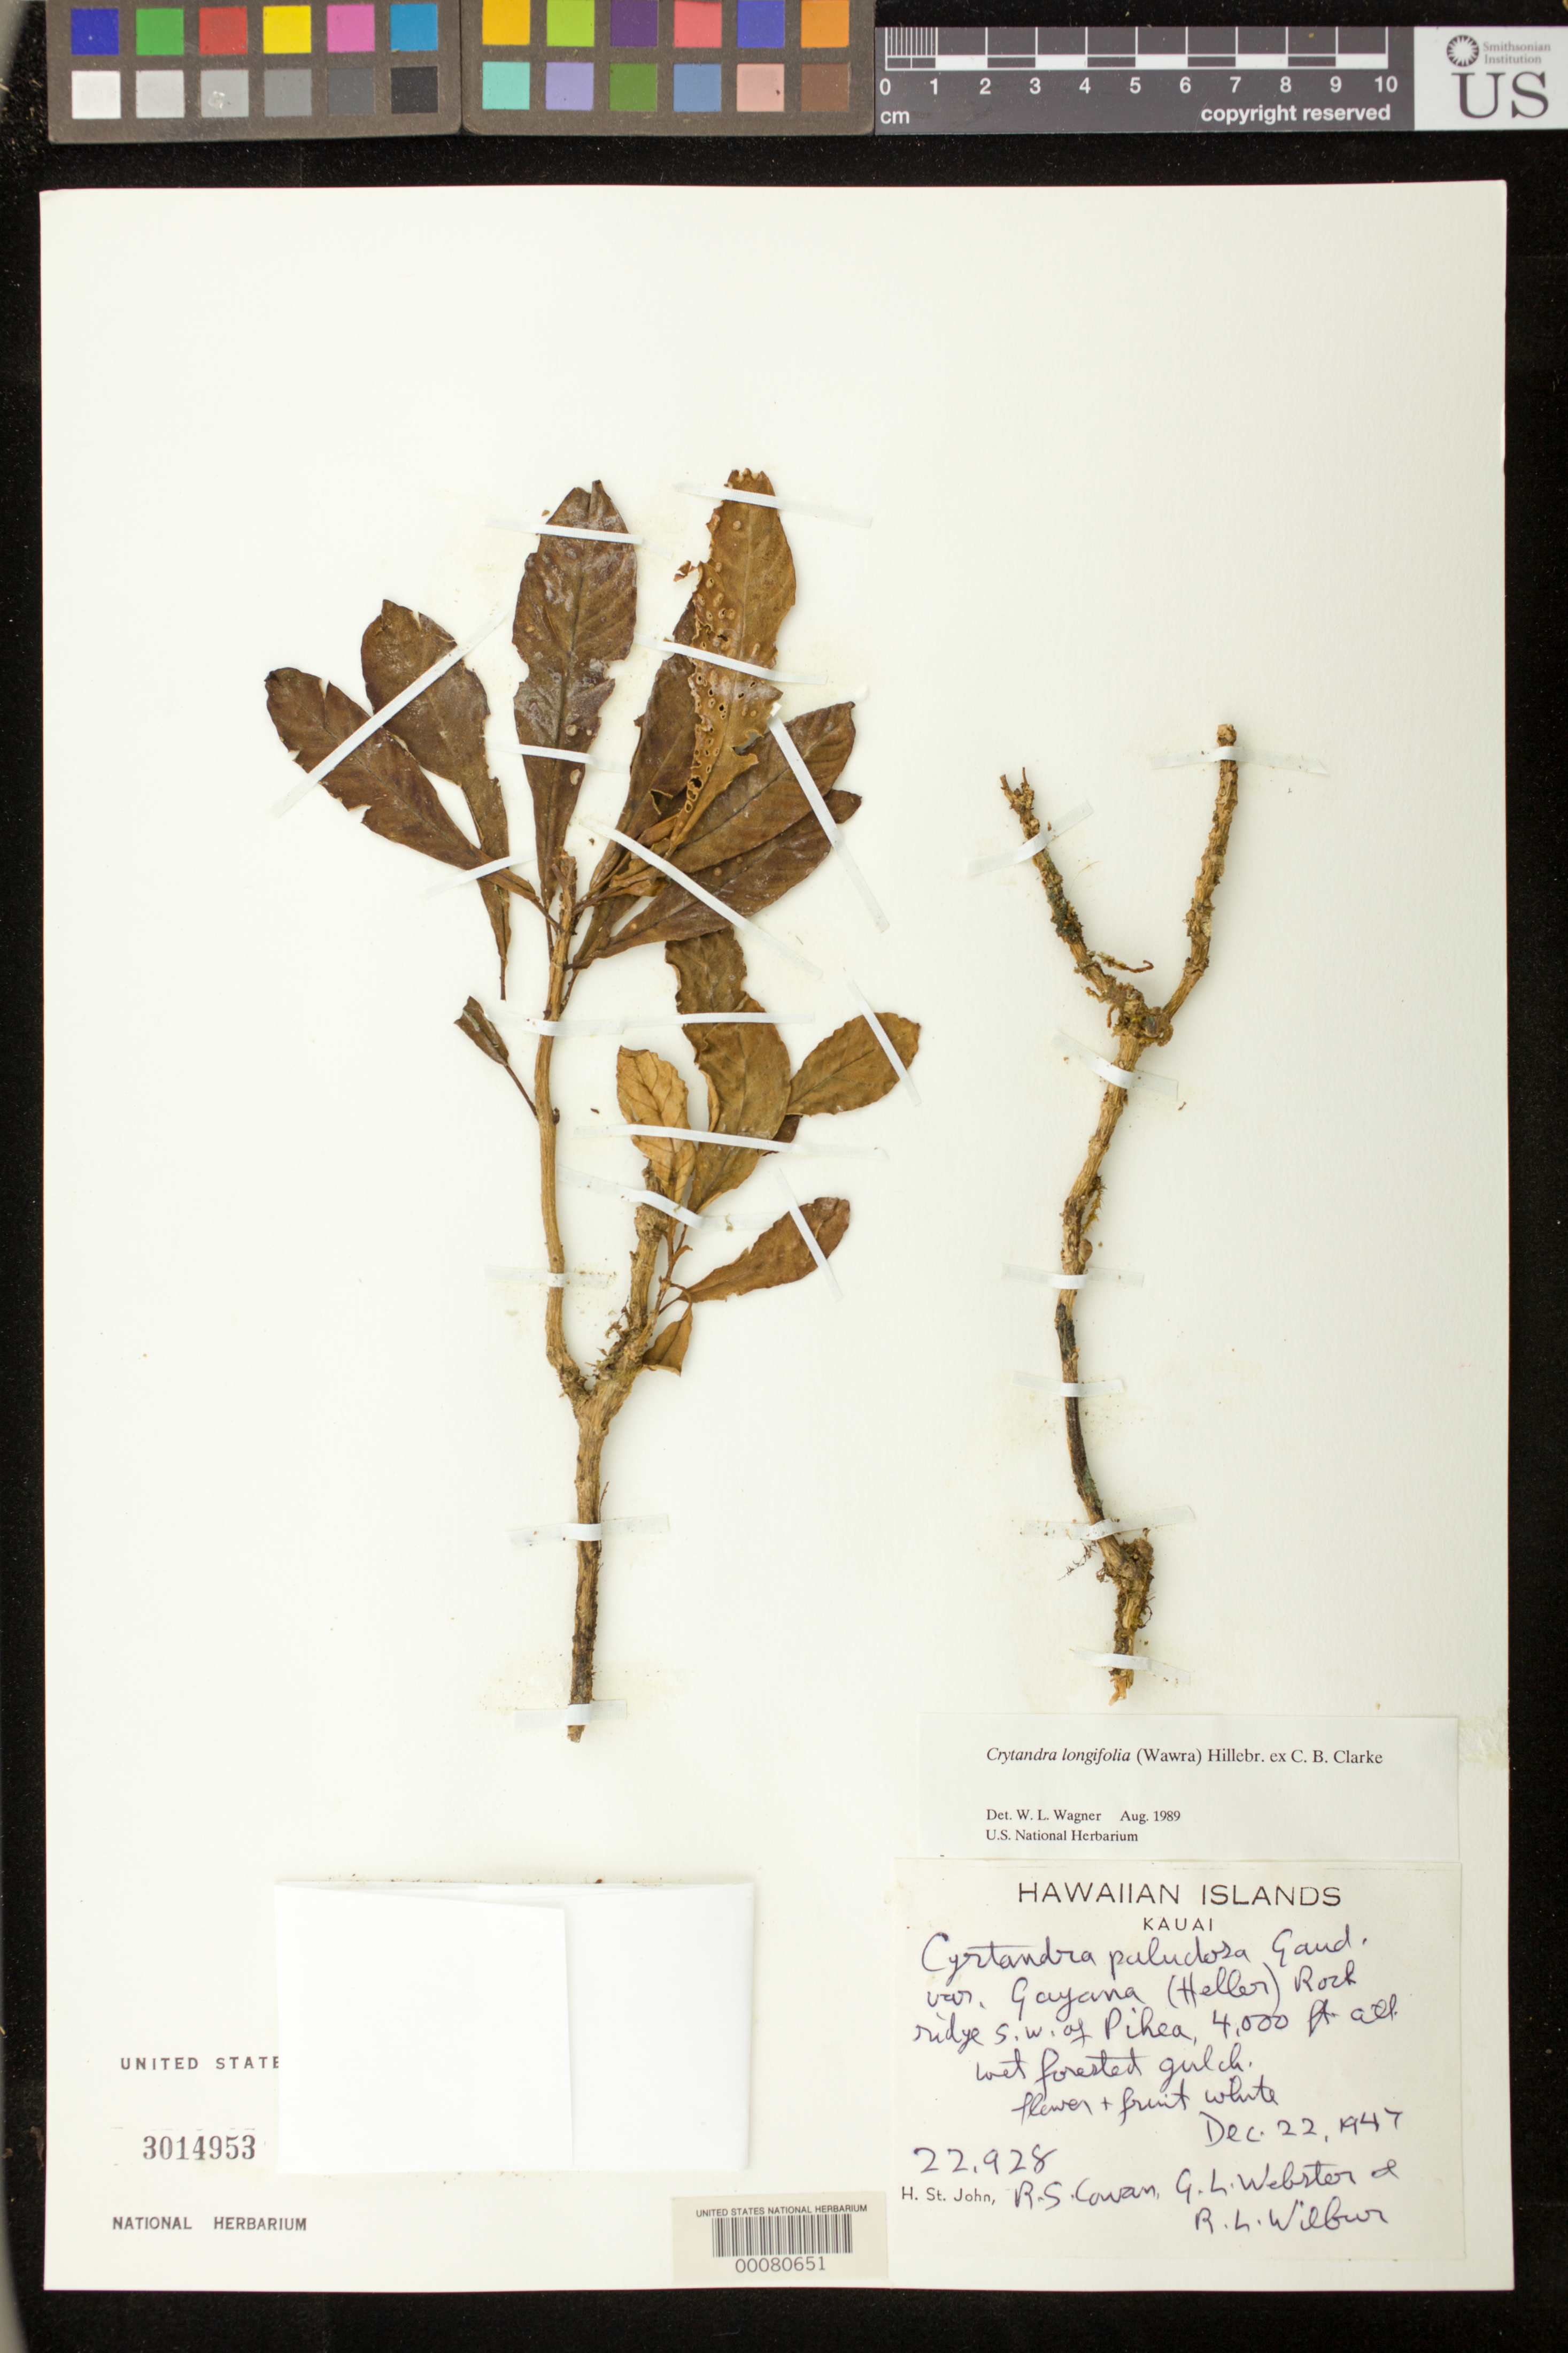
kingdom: Plantae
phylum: Tracheophyta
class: Magnoliopsida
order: Lamiales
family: Gesneriaceae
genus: Cyrtandra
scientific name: Cyrtandra longifolia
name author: (Wawra) Hillebr. ex C.B. Clarke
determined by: Wagner, W. L., (BOT), Smithsonian Institution - National Museum of Natural History (UNITED STATES)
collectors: H. St. John & et al.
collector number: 22928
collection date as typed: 22 Dec 1947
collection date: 1947-12-22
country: United States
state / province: Hawaii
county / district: Kauai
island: Kaua'i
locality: Ridge sw of Pihea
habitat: Wet forested gulch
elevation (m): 1219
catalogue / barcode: US 3014953